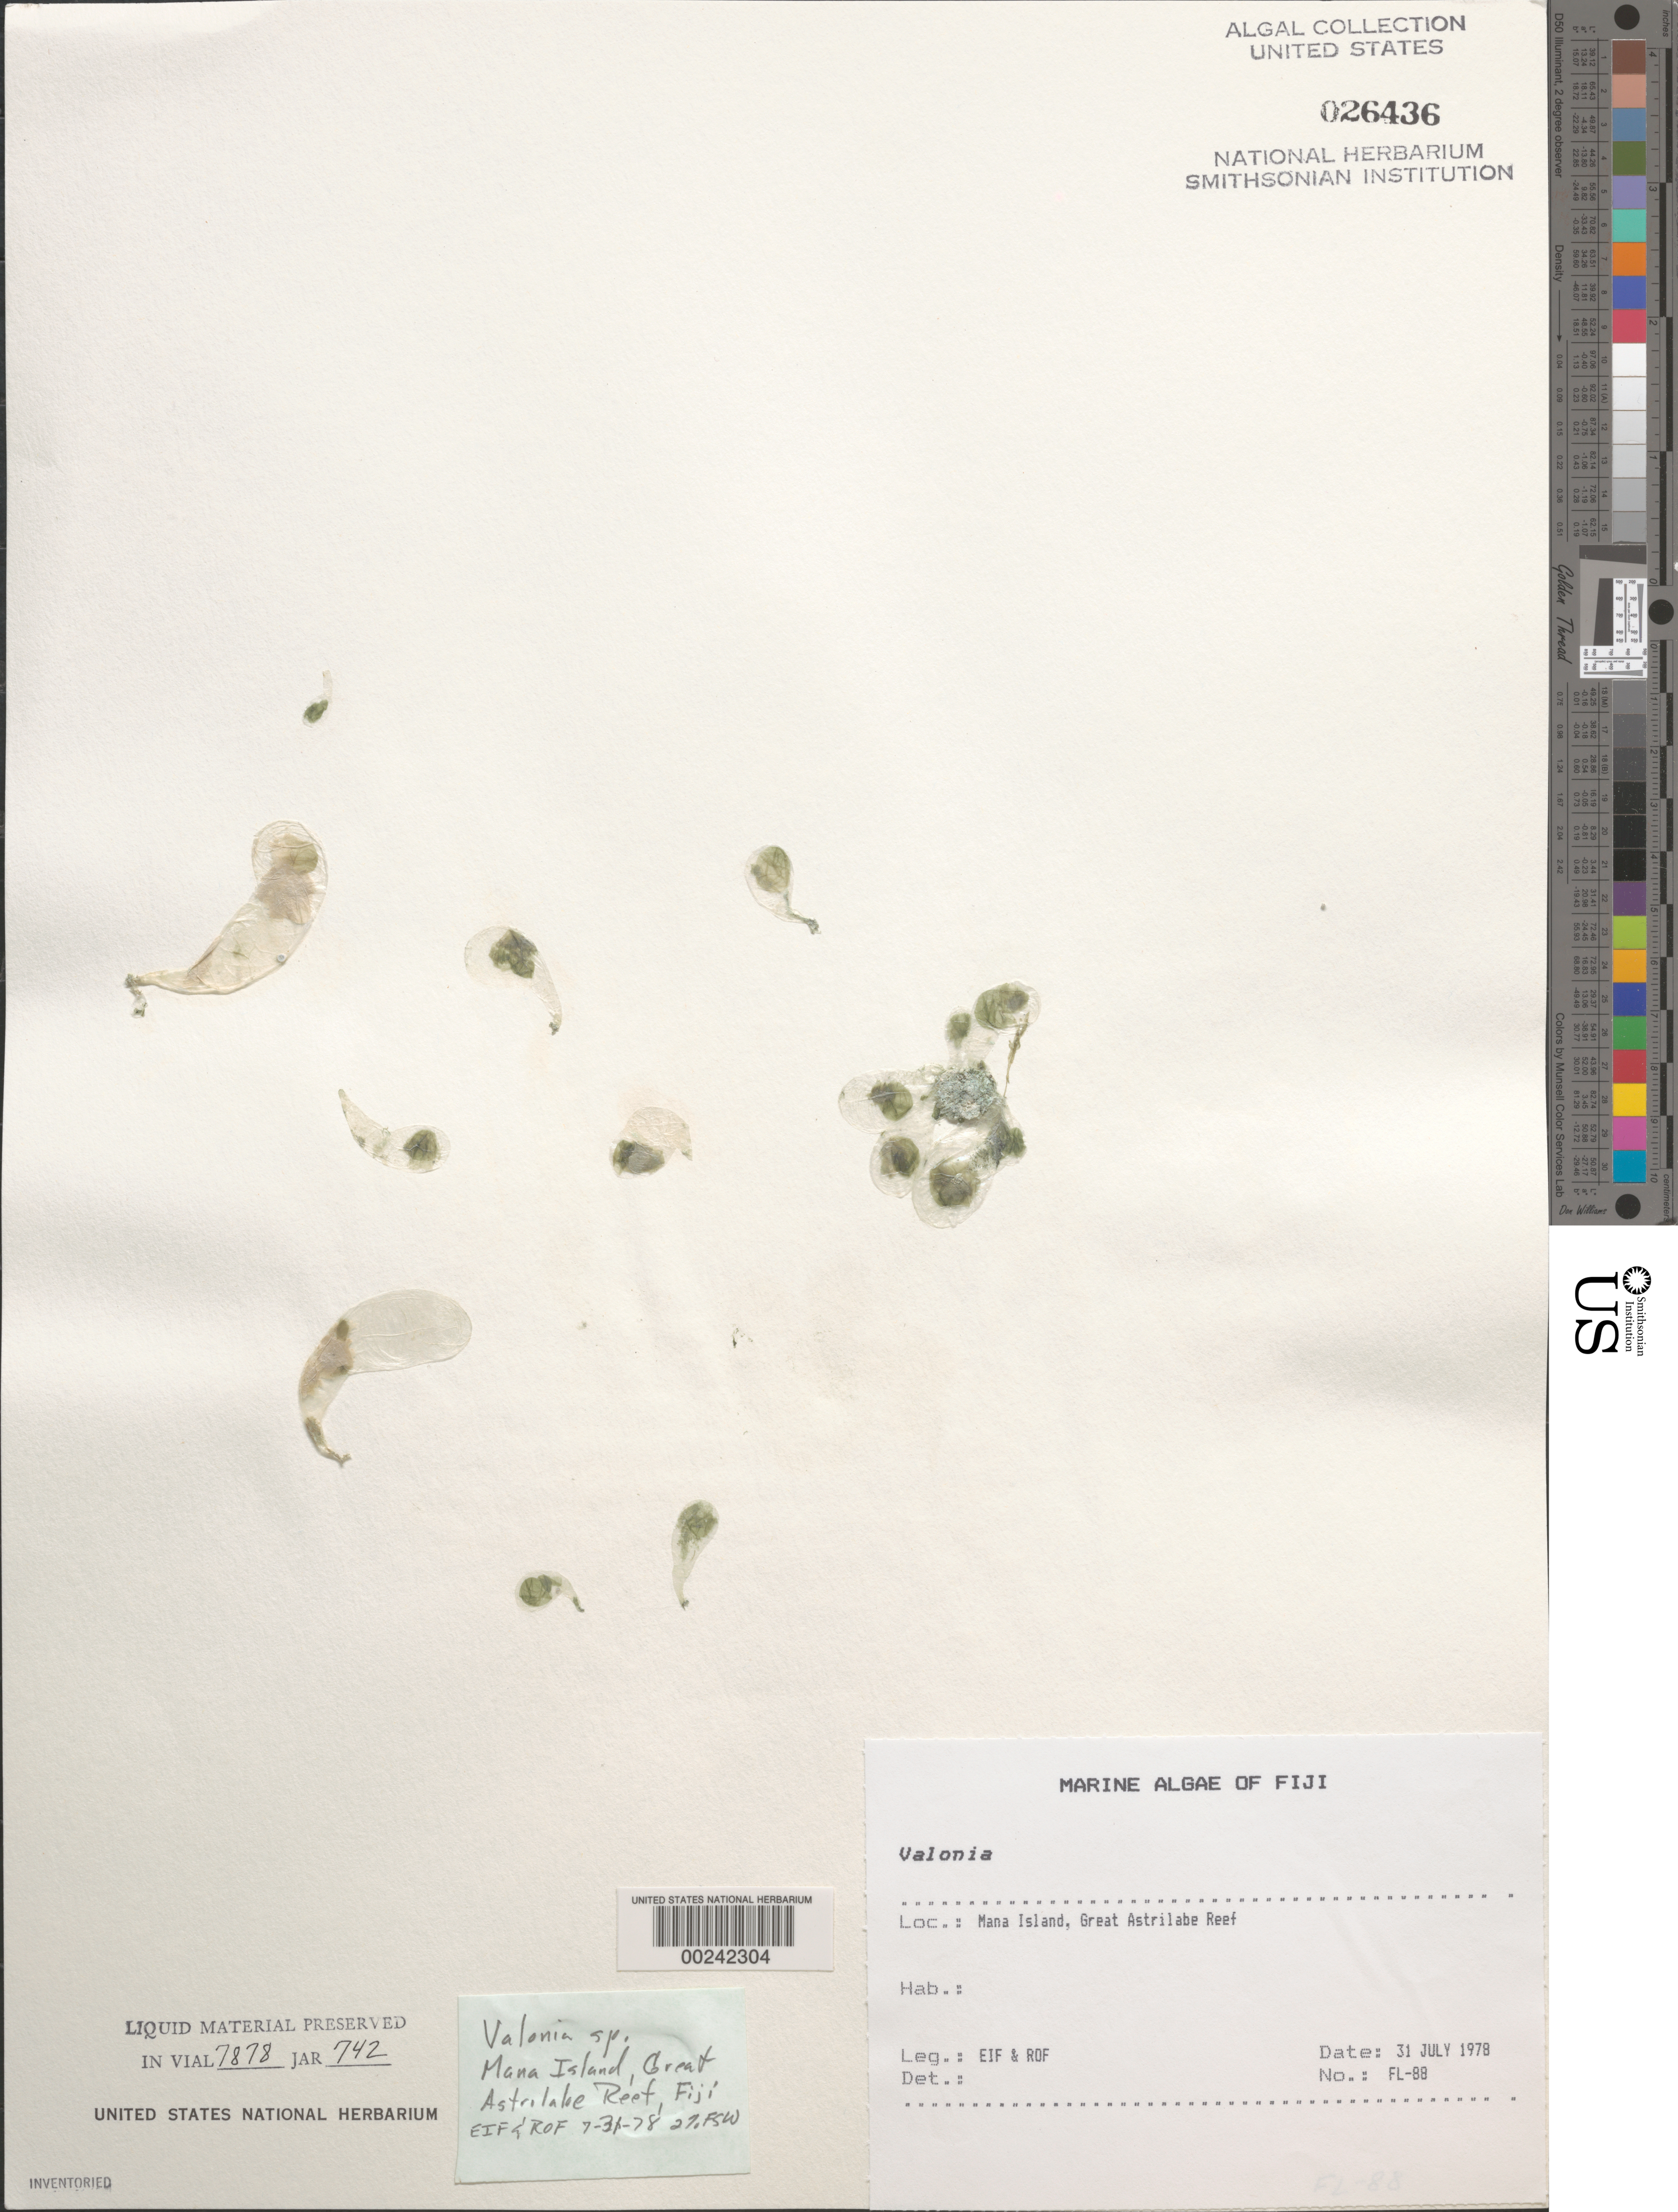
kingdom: Plantae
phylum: Chlorophyta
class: Ulvophyceae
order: Siphonocladales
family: Valoniaceae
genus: Valonia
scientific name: Valonia sp.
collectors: E. Friedmann & R. Friedmann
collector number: Fl-88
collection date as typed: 31 Jul 1978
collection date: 1978-07-31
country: Fiji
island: Great Astrolabe Reef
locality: Mana Island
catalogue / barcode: US 26436